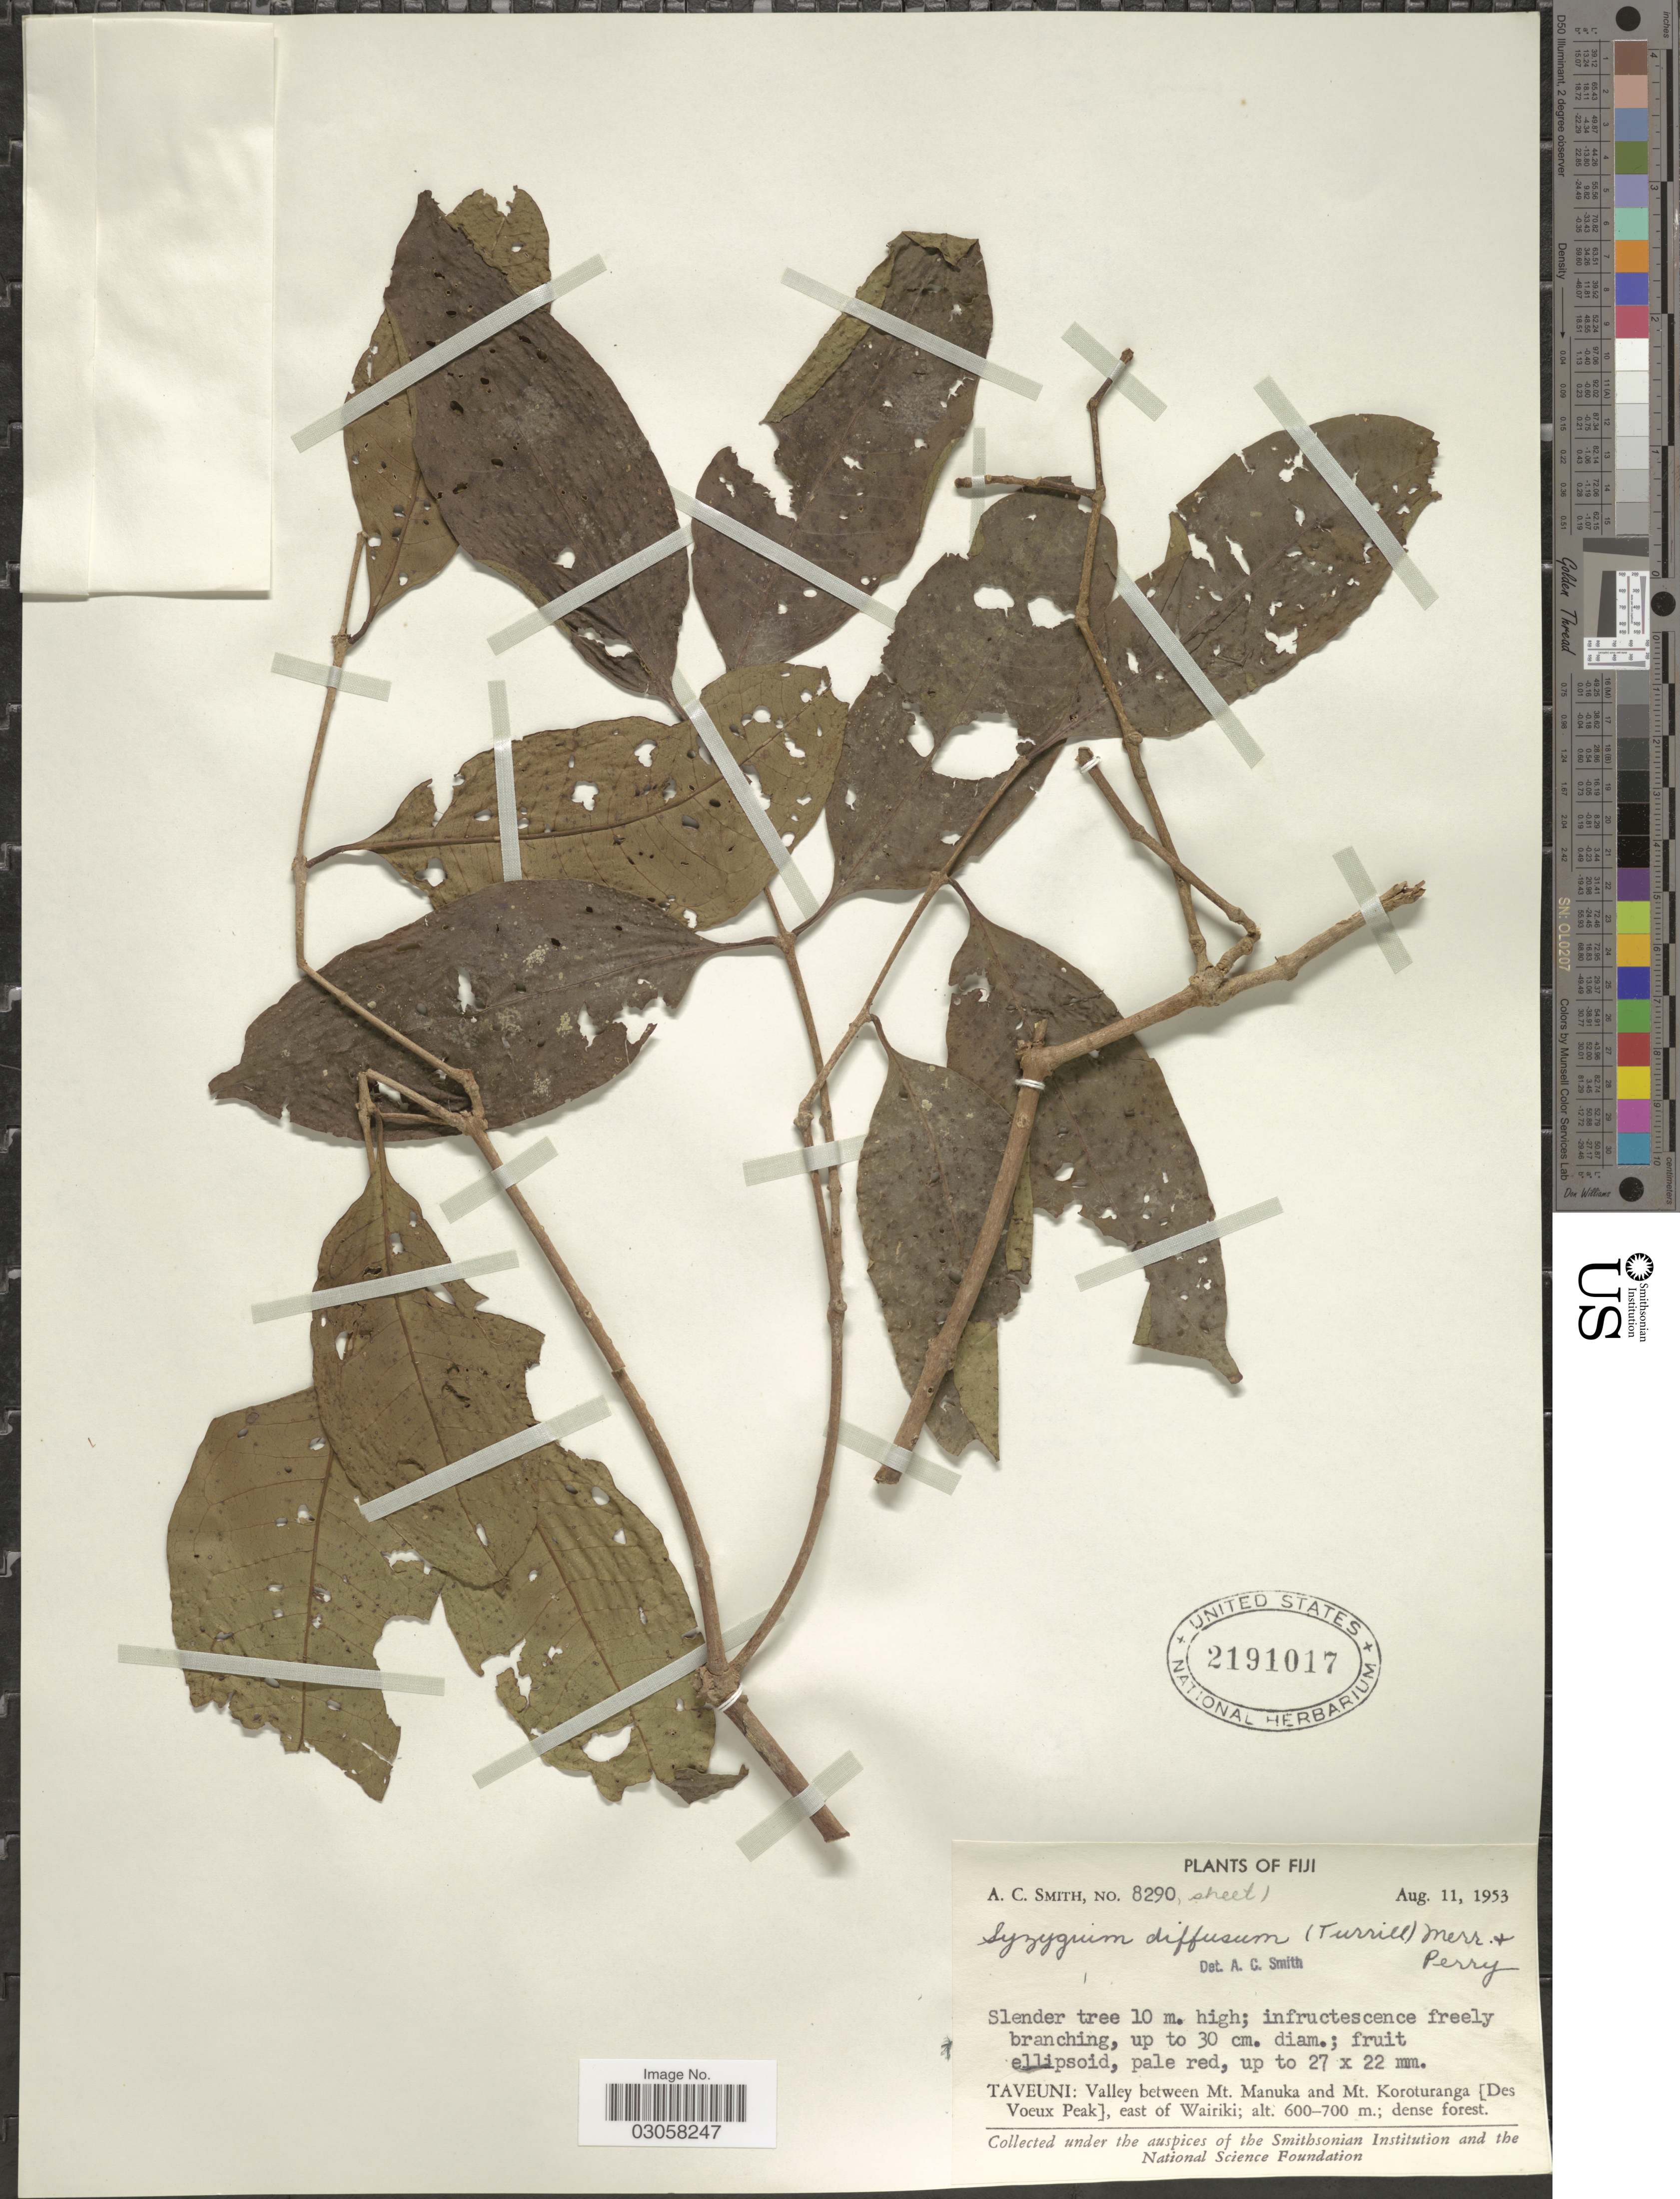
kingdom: Plantae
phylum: Tracheophyta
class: Magnoliopsida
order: Myrtales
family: Myrtaceae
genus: Syzygium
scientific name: Syzygium diffusum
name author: (Turill) Merr. & L.M. Perry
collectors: A. C. Smith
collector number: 8290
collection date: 1953-08-11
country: Fiji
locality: Taveuni: Valley between Mt. Manuka and Mt. Koroturanga [Des Voeux Peak], east of Wairiki.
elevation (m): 600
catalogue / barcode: US 2191017